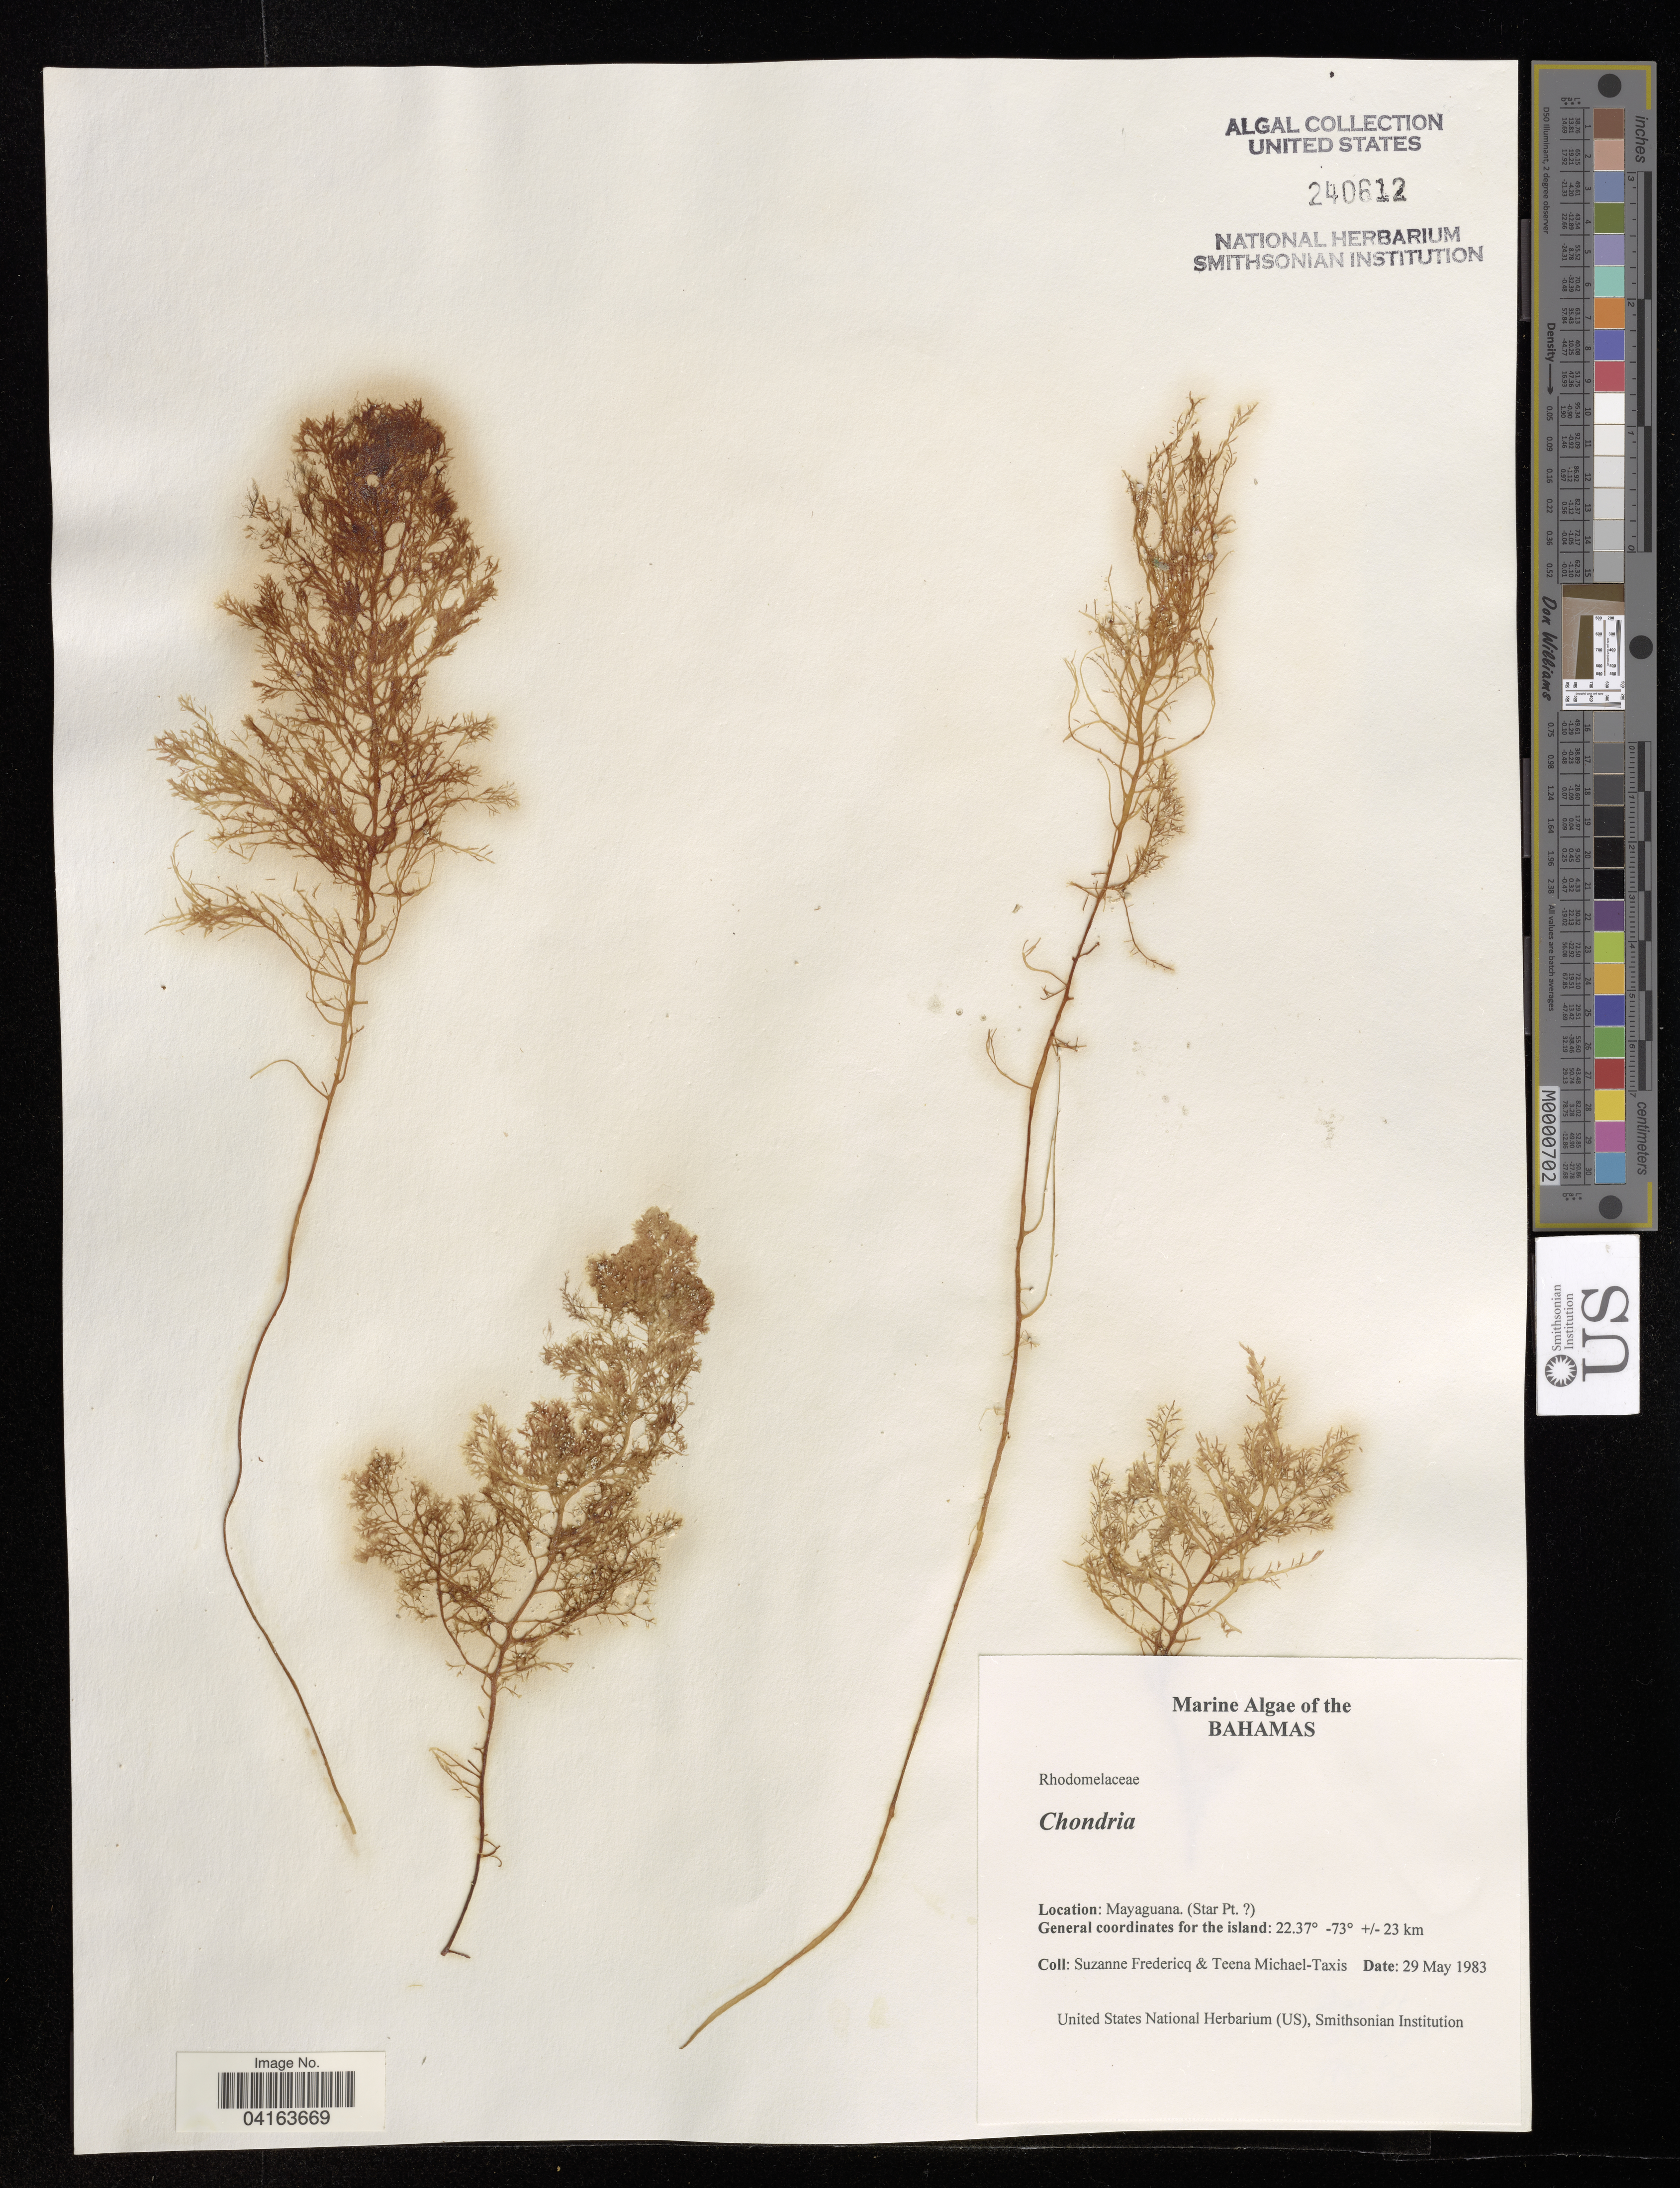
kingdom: Plantae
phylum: Rhodophyta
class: Florideophyceae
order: Ceramiales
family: Rhodomelaceae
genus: Chondria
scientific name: Chondria sp.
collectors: S. Fredericq & T. Michael-Taxis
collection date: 1983-05-29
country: Bahamas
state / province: Mayaguana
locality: (Star Pt. ?)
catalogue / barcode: US 240612